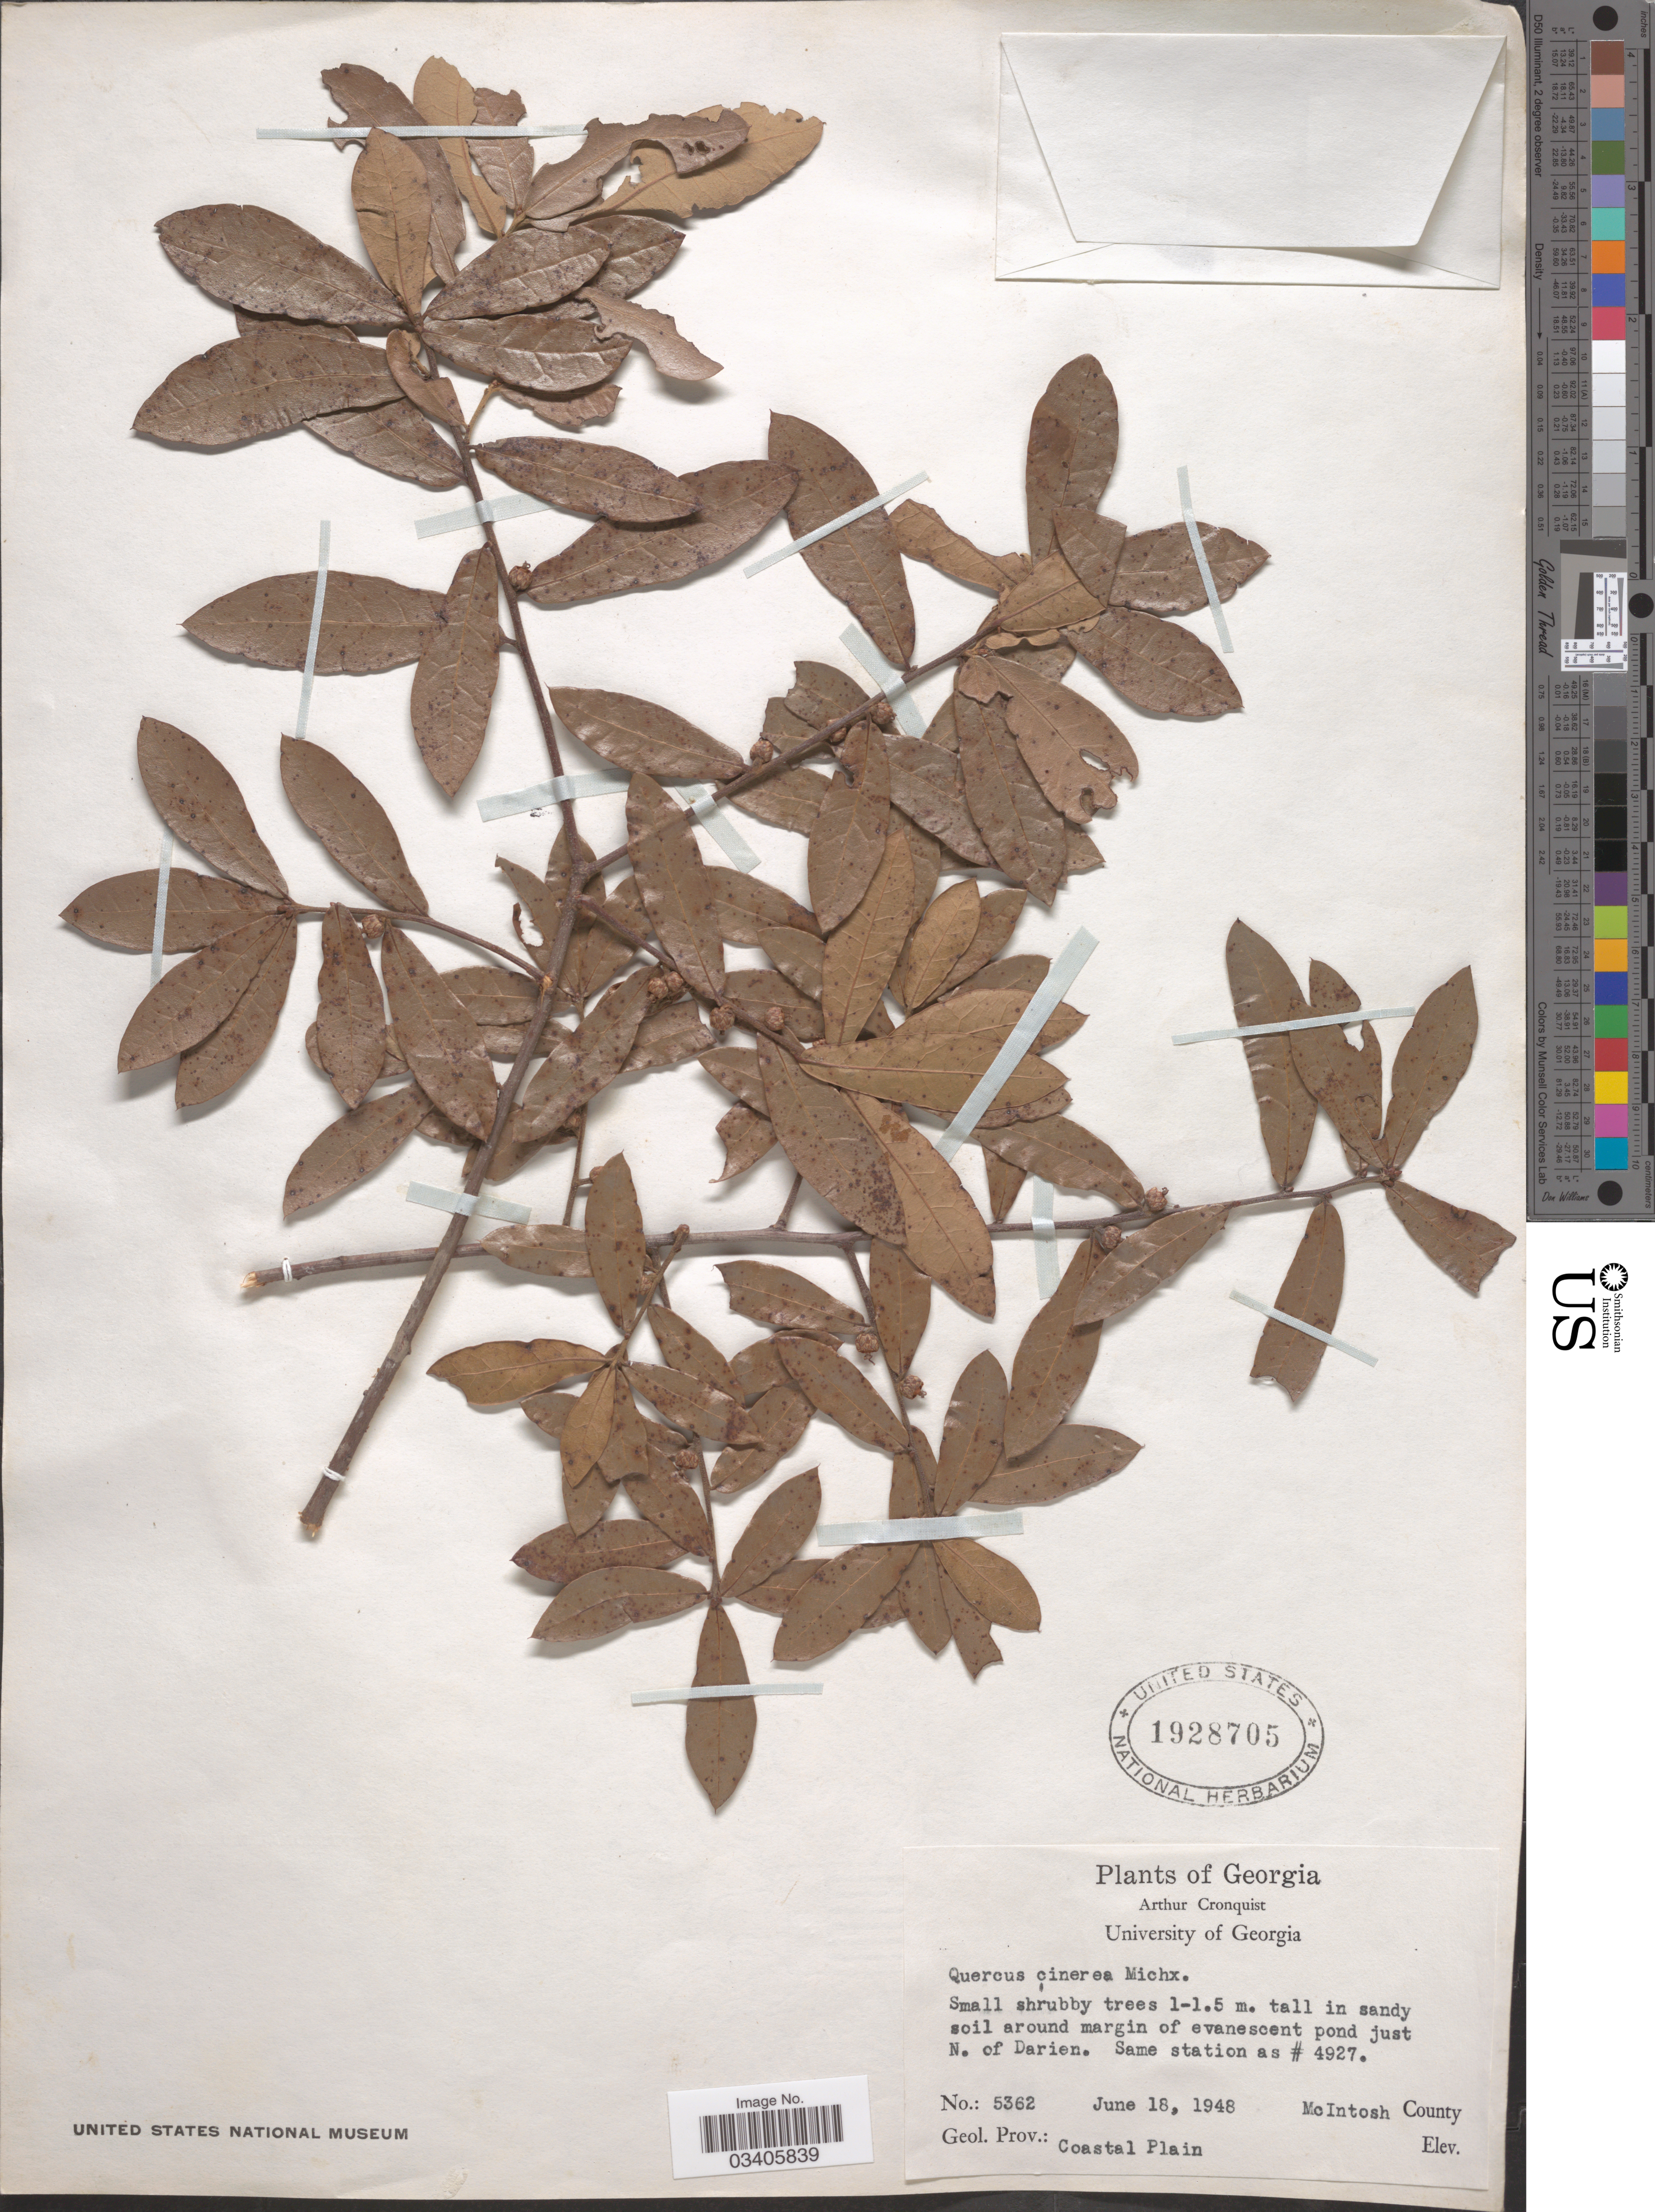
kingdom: Plantae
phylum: Tracheophyta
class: Magnoliopsida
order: Fagales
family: Fagaceae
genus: Quercus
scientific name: Quercus incana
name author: W. Bartram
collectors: A. J. Cronquist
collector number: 5362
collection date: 1948-06-18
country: United States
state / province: Georgia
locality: Just N. of Darien. McIntosh County. Geol. Prov.: Coastal Plain.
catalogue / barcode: US 1928705